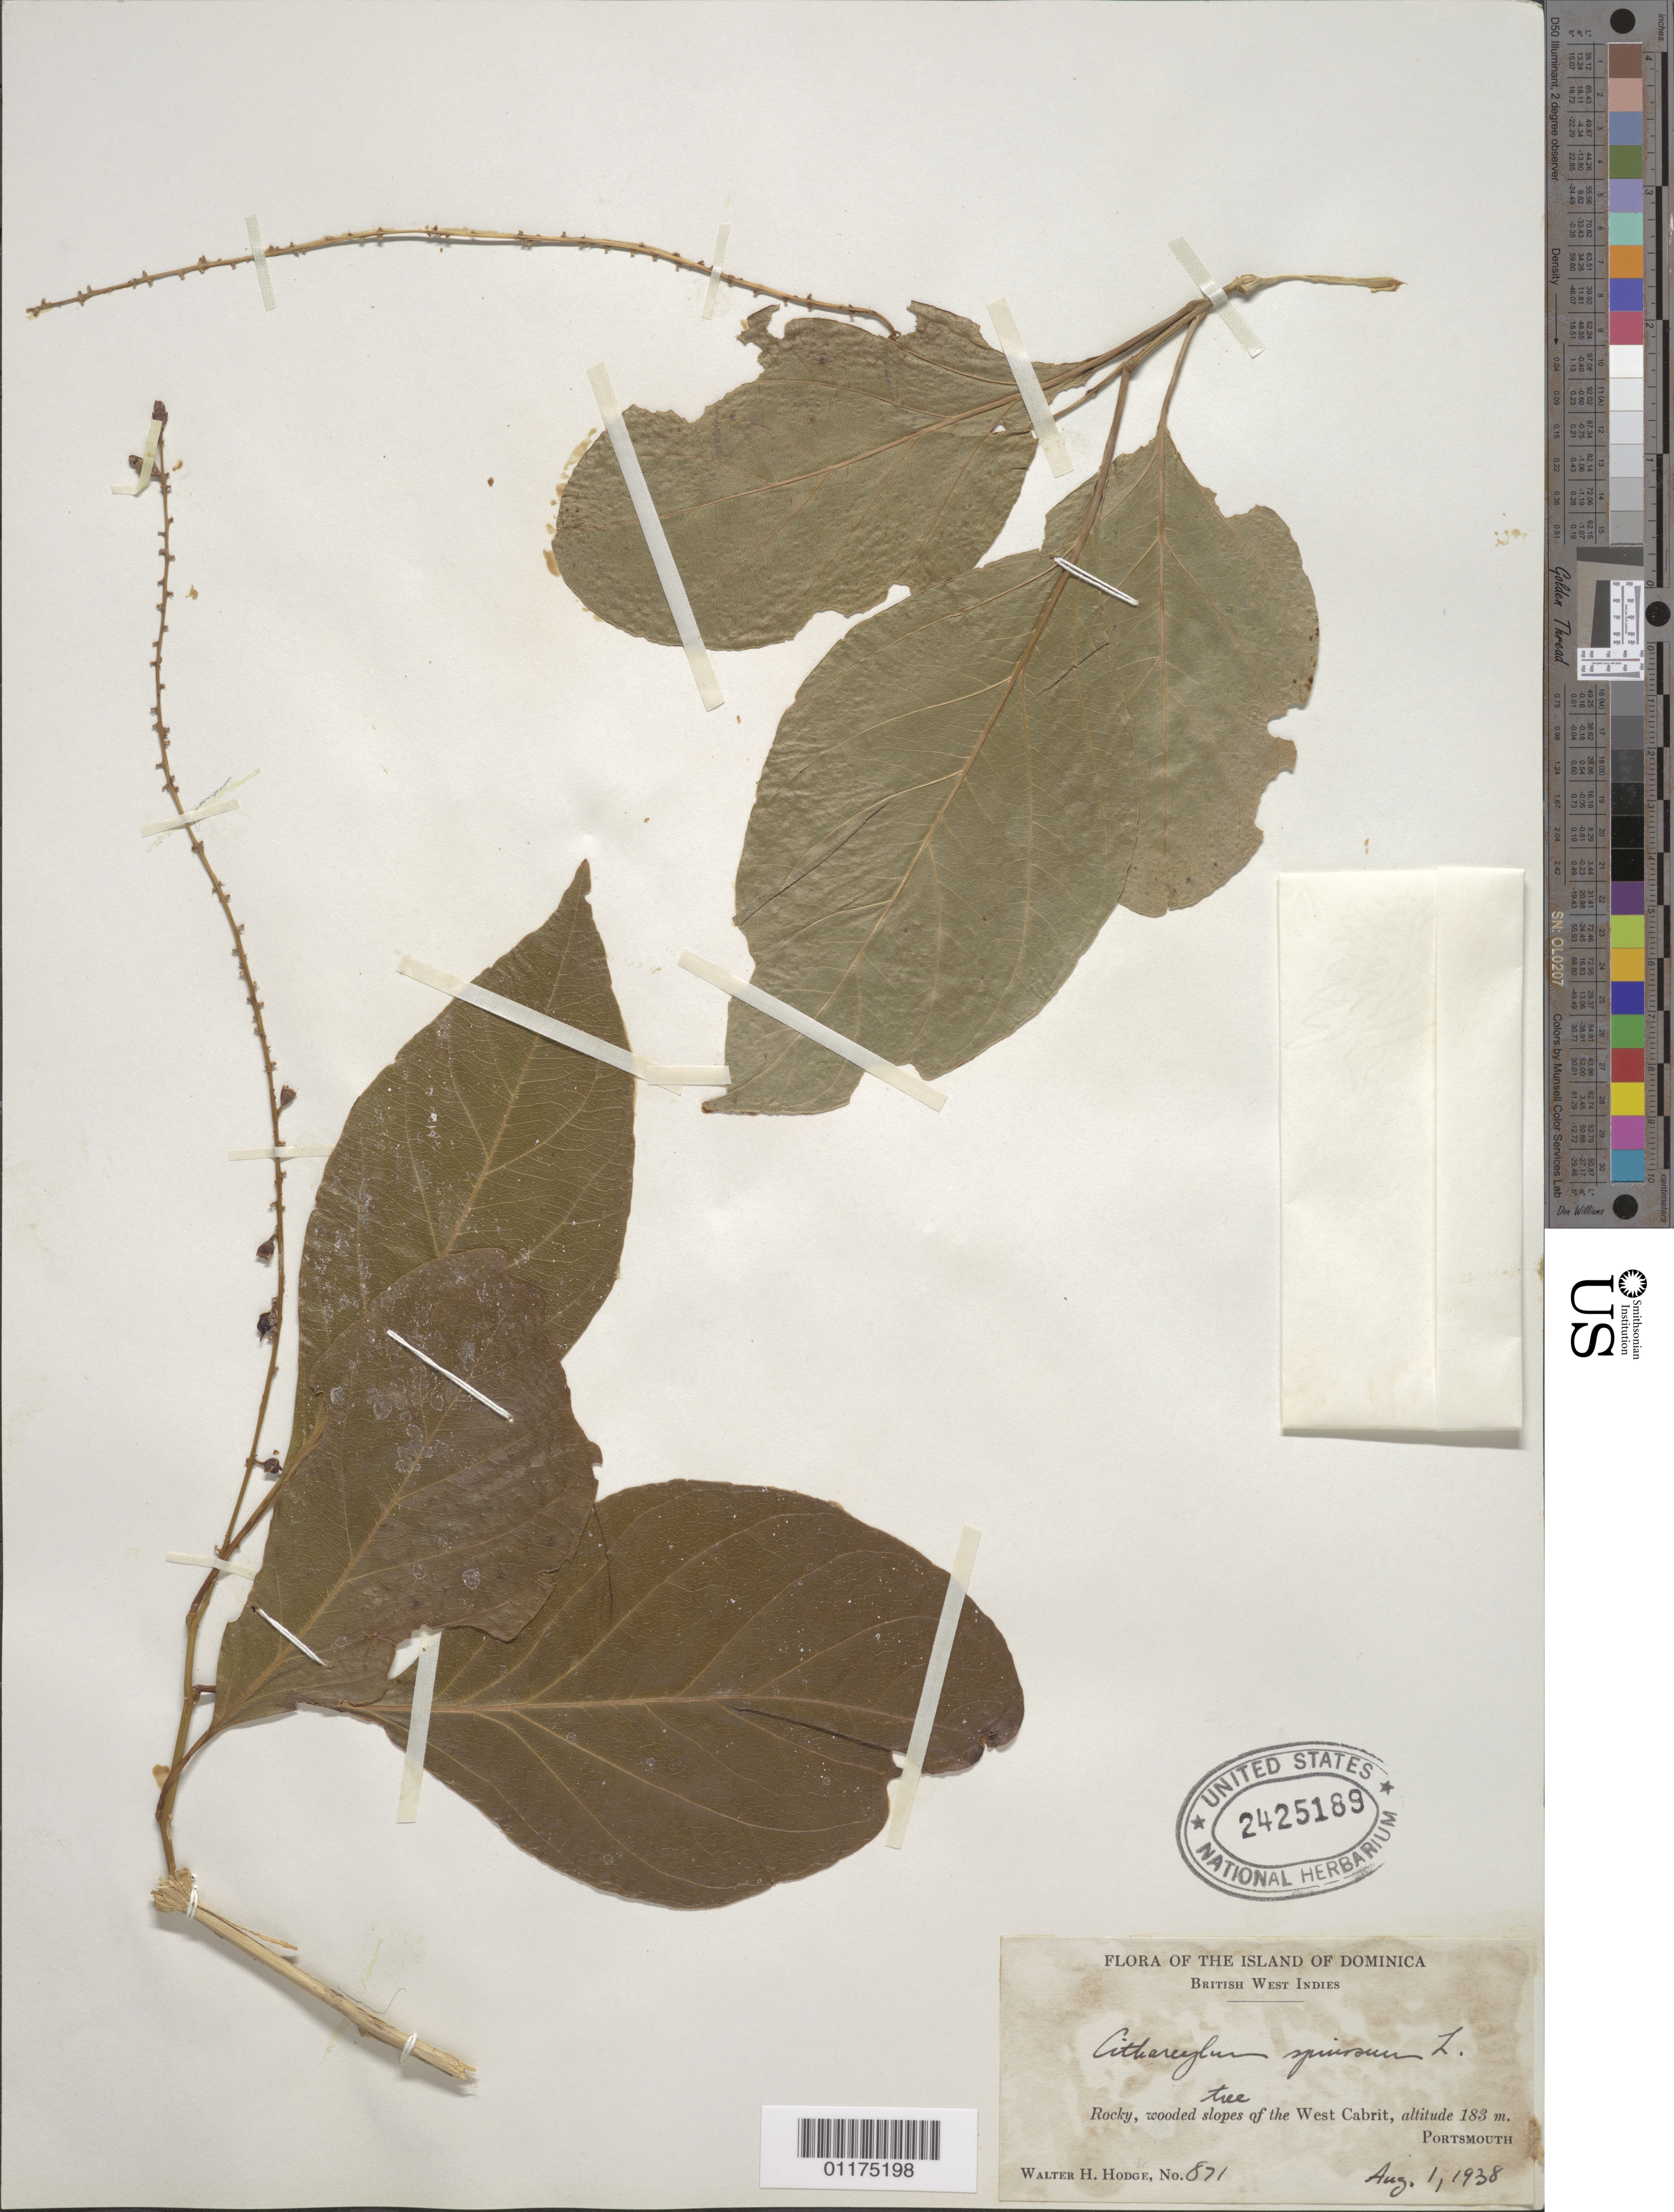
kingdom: Plantae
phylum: Tracheophyta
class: Magnoliopsida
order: Lamiales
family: Verbenaceae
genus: Citharexylum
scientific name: Citharexylum spinosum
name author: L.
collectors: W. Hodge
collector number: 871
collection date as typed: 01 Aug 1938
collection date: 1938-08-01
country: Dominica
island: Dominica I.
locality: Rocky, wooded slopes of the West Cabrit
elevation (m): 183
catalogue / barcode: US 2425189